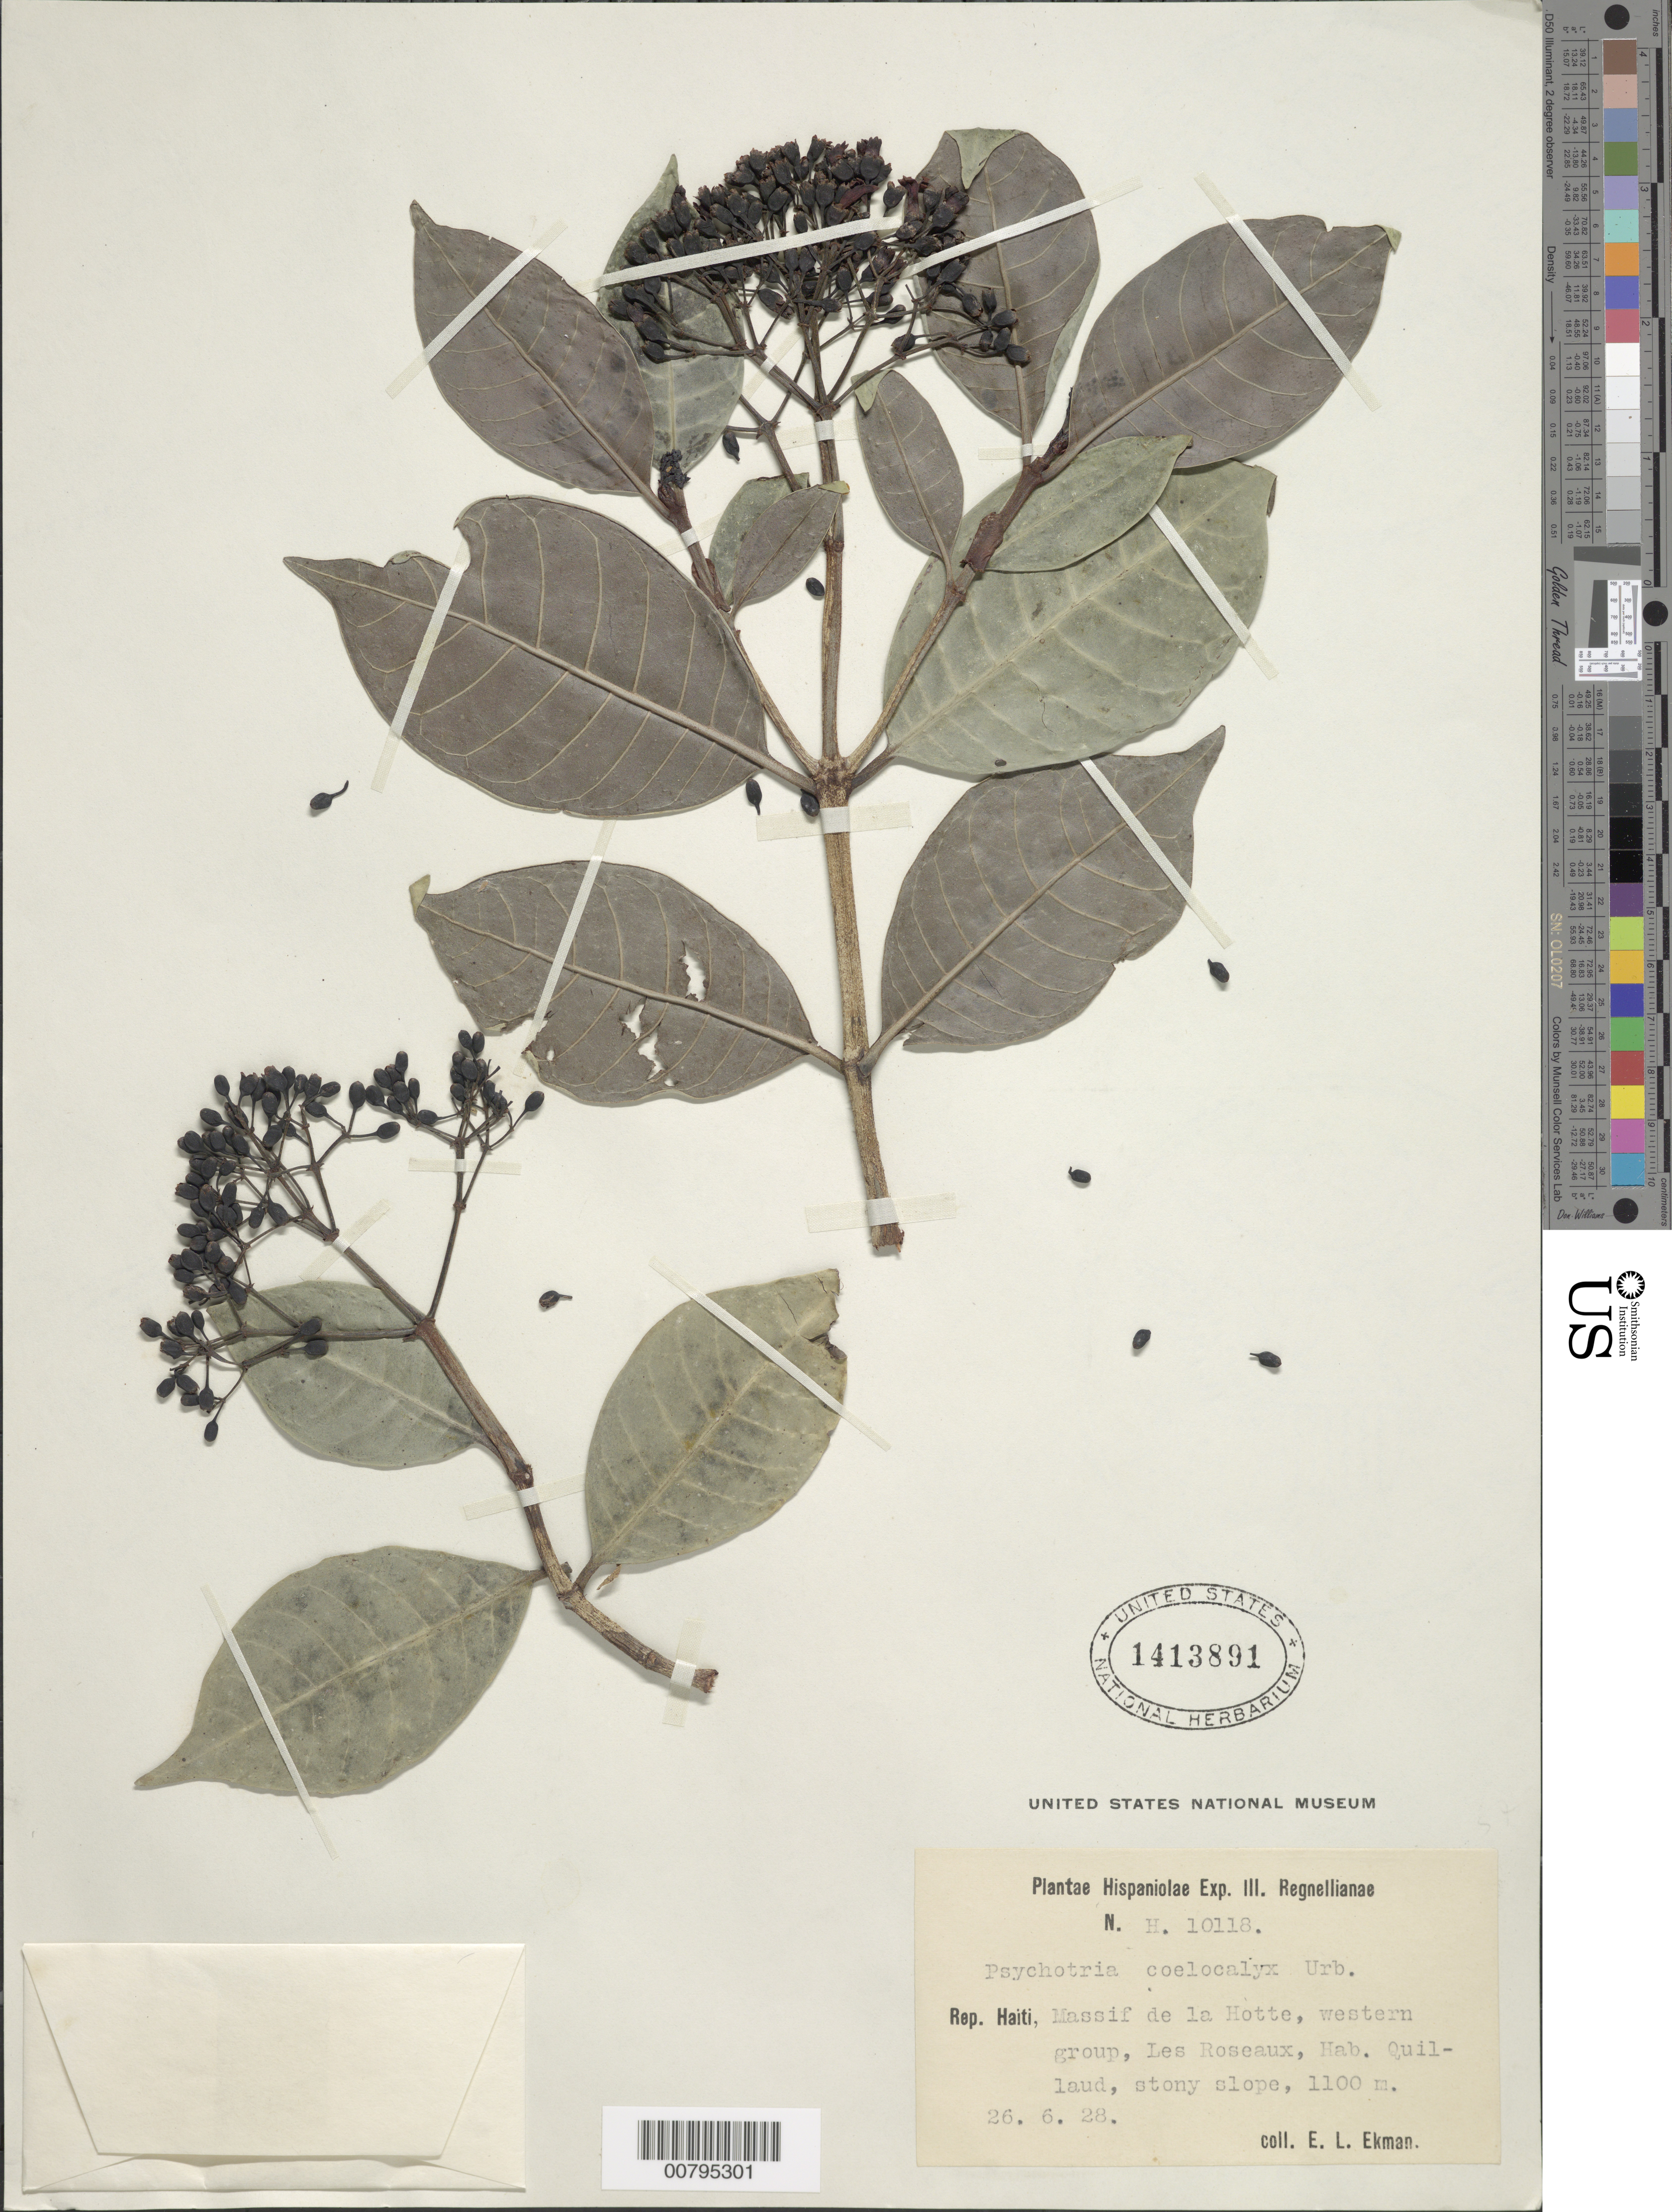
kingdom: Plantae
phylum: Tracheophyta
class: Magnoliopsida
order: Gentianales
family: Rubiaceae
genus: Psychotria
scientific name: Psychotria coelocalyx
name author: Urb.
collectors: E. L. Ekman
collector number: H 10118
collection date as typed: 26 Jun 1928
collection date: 1928-06-26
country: Haiti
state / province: Sud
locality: Massif de la Hotte, western group, Les Roseaux, Hab. Quillaud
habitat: Stoney slope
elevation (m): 1100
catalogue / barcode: US 1413891